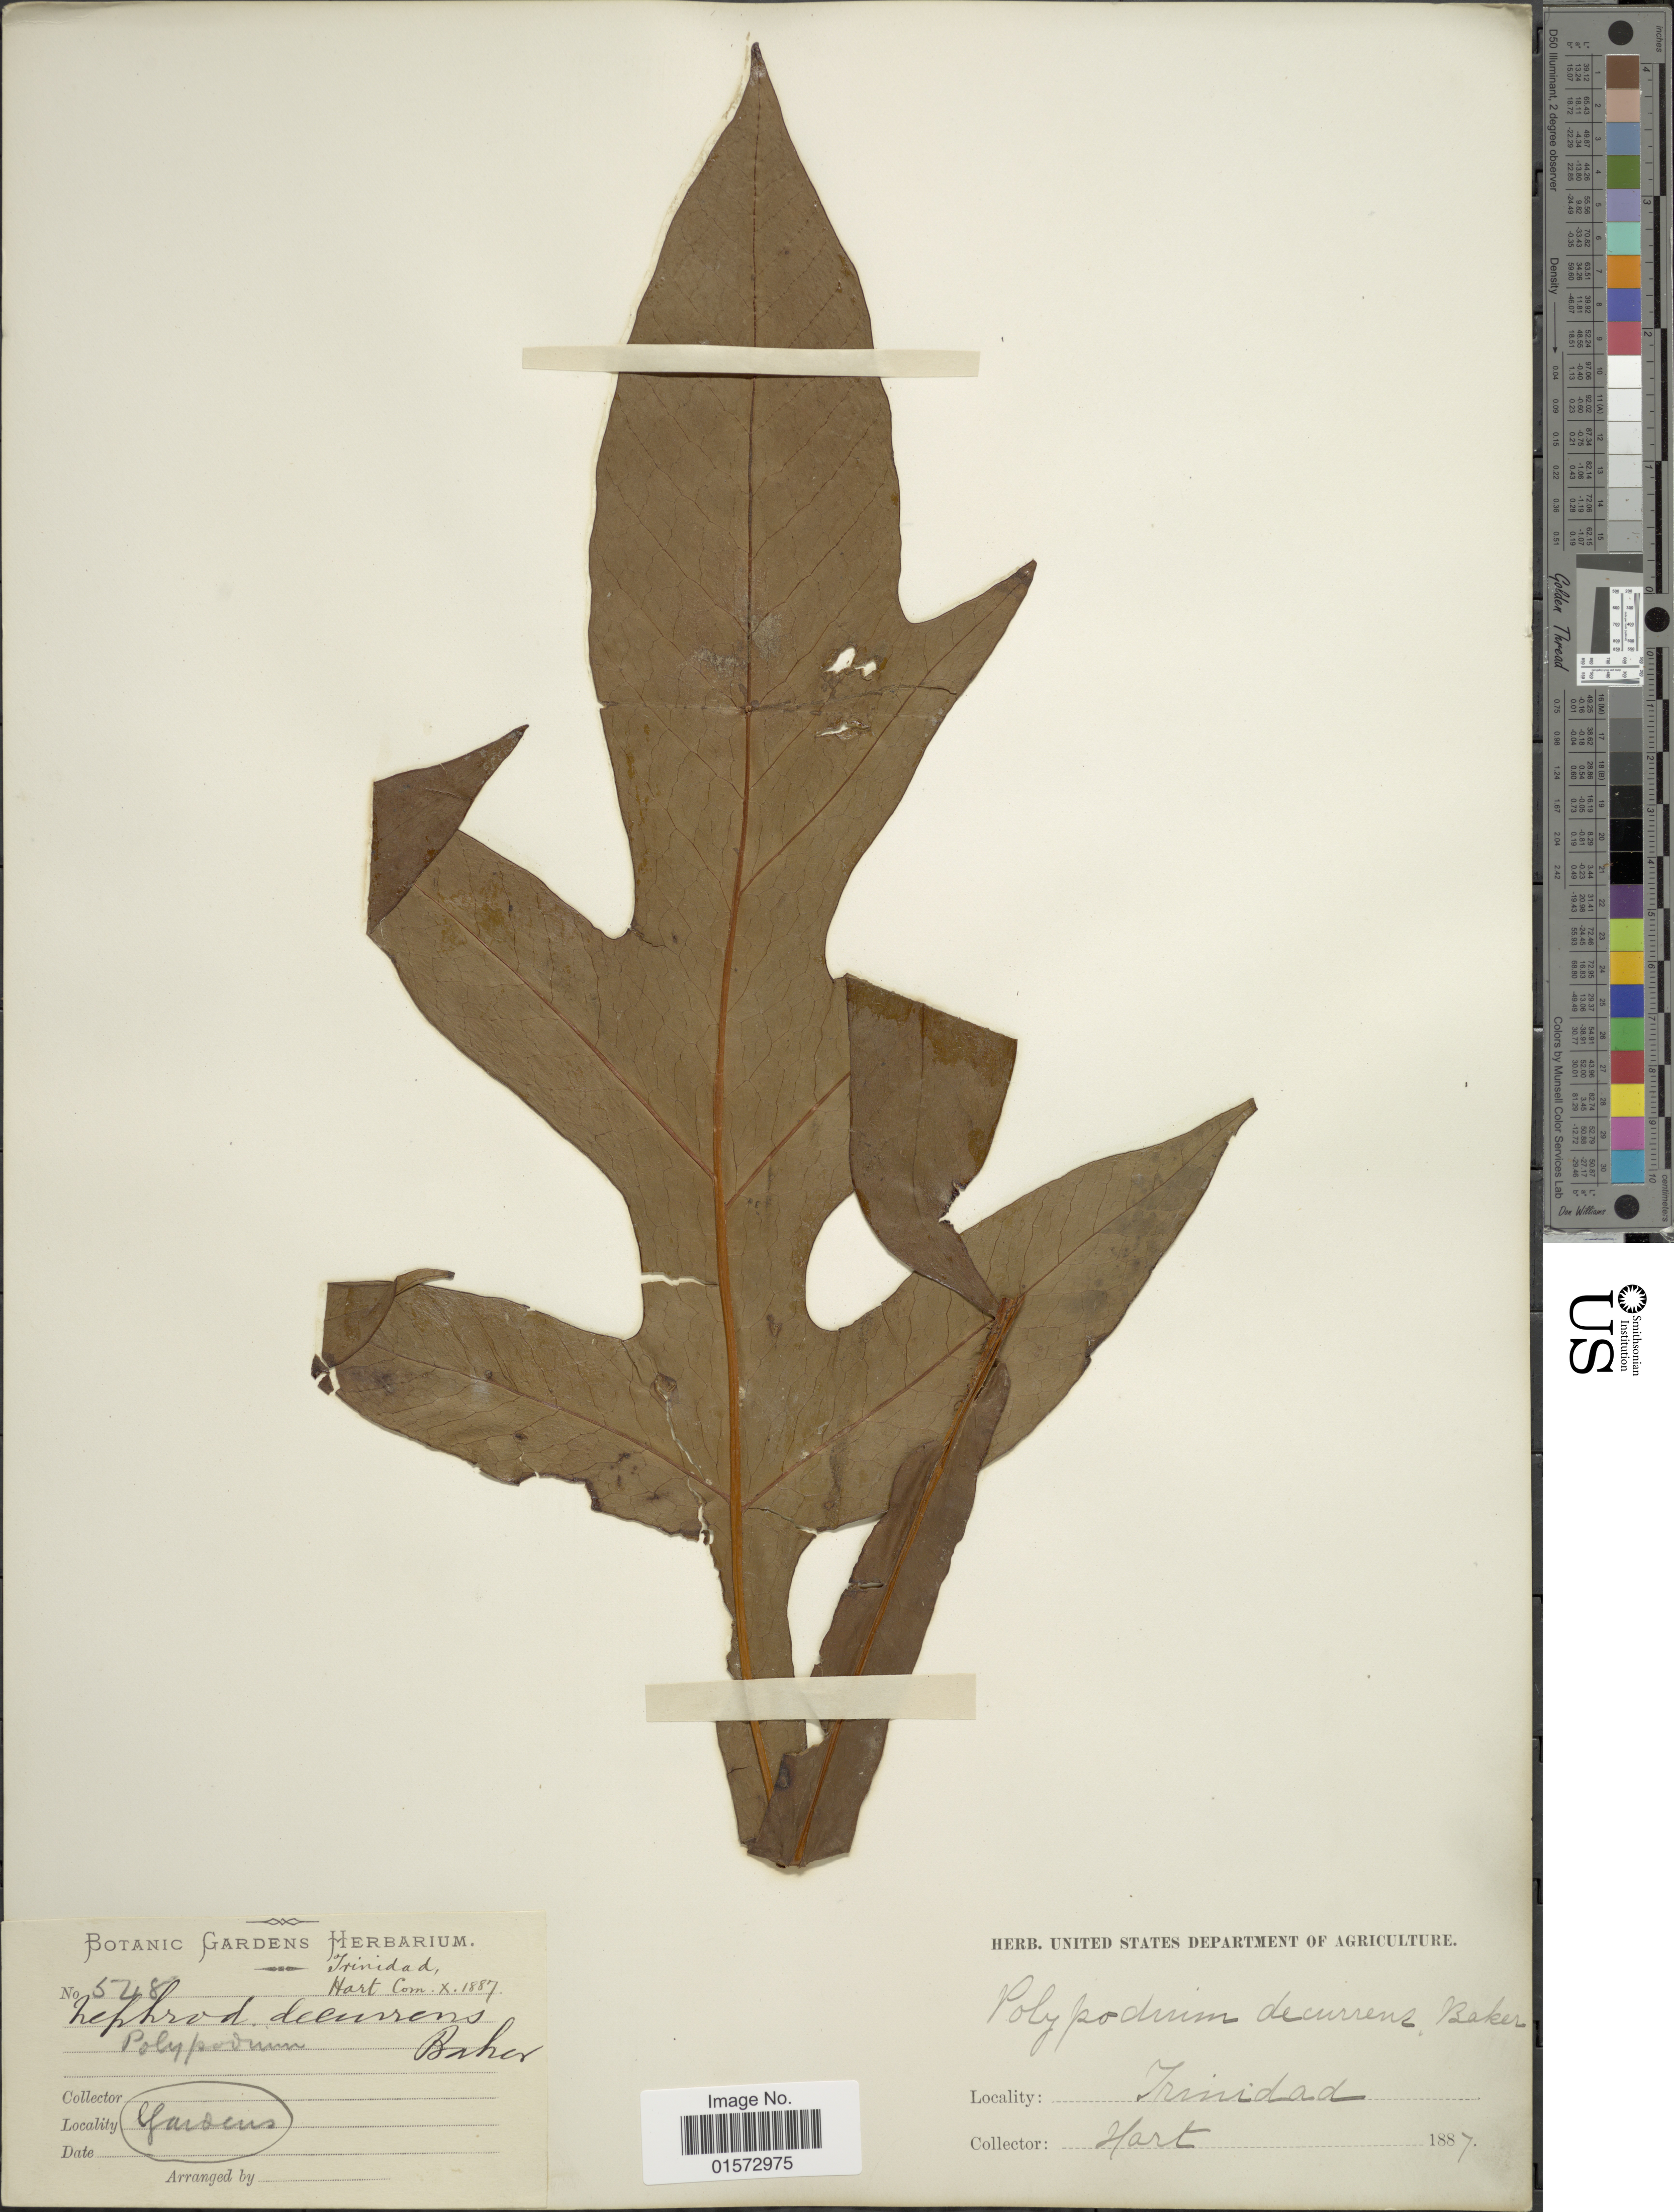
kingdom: Plantae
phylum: Tracheophyta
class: Polypodiopsida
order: Polypodiales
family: Tectariaceae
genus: Tectaria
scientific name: Tectaria decurrens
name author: (Presel.) Copel. in Elmer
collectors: -. Hart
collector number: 548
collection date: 1887-10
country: Trinidad and Tobago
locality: Trinidad, Gardens